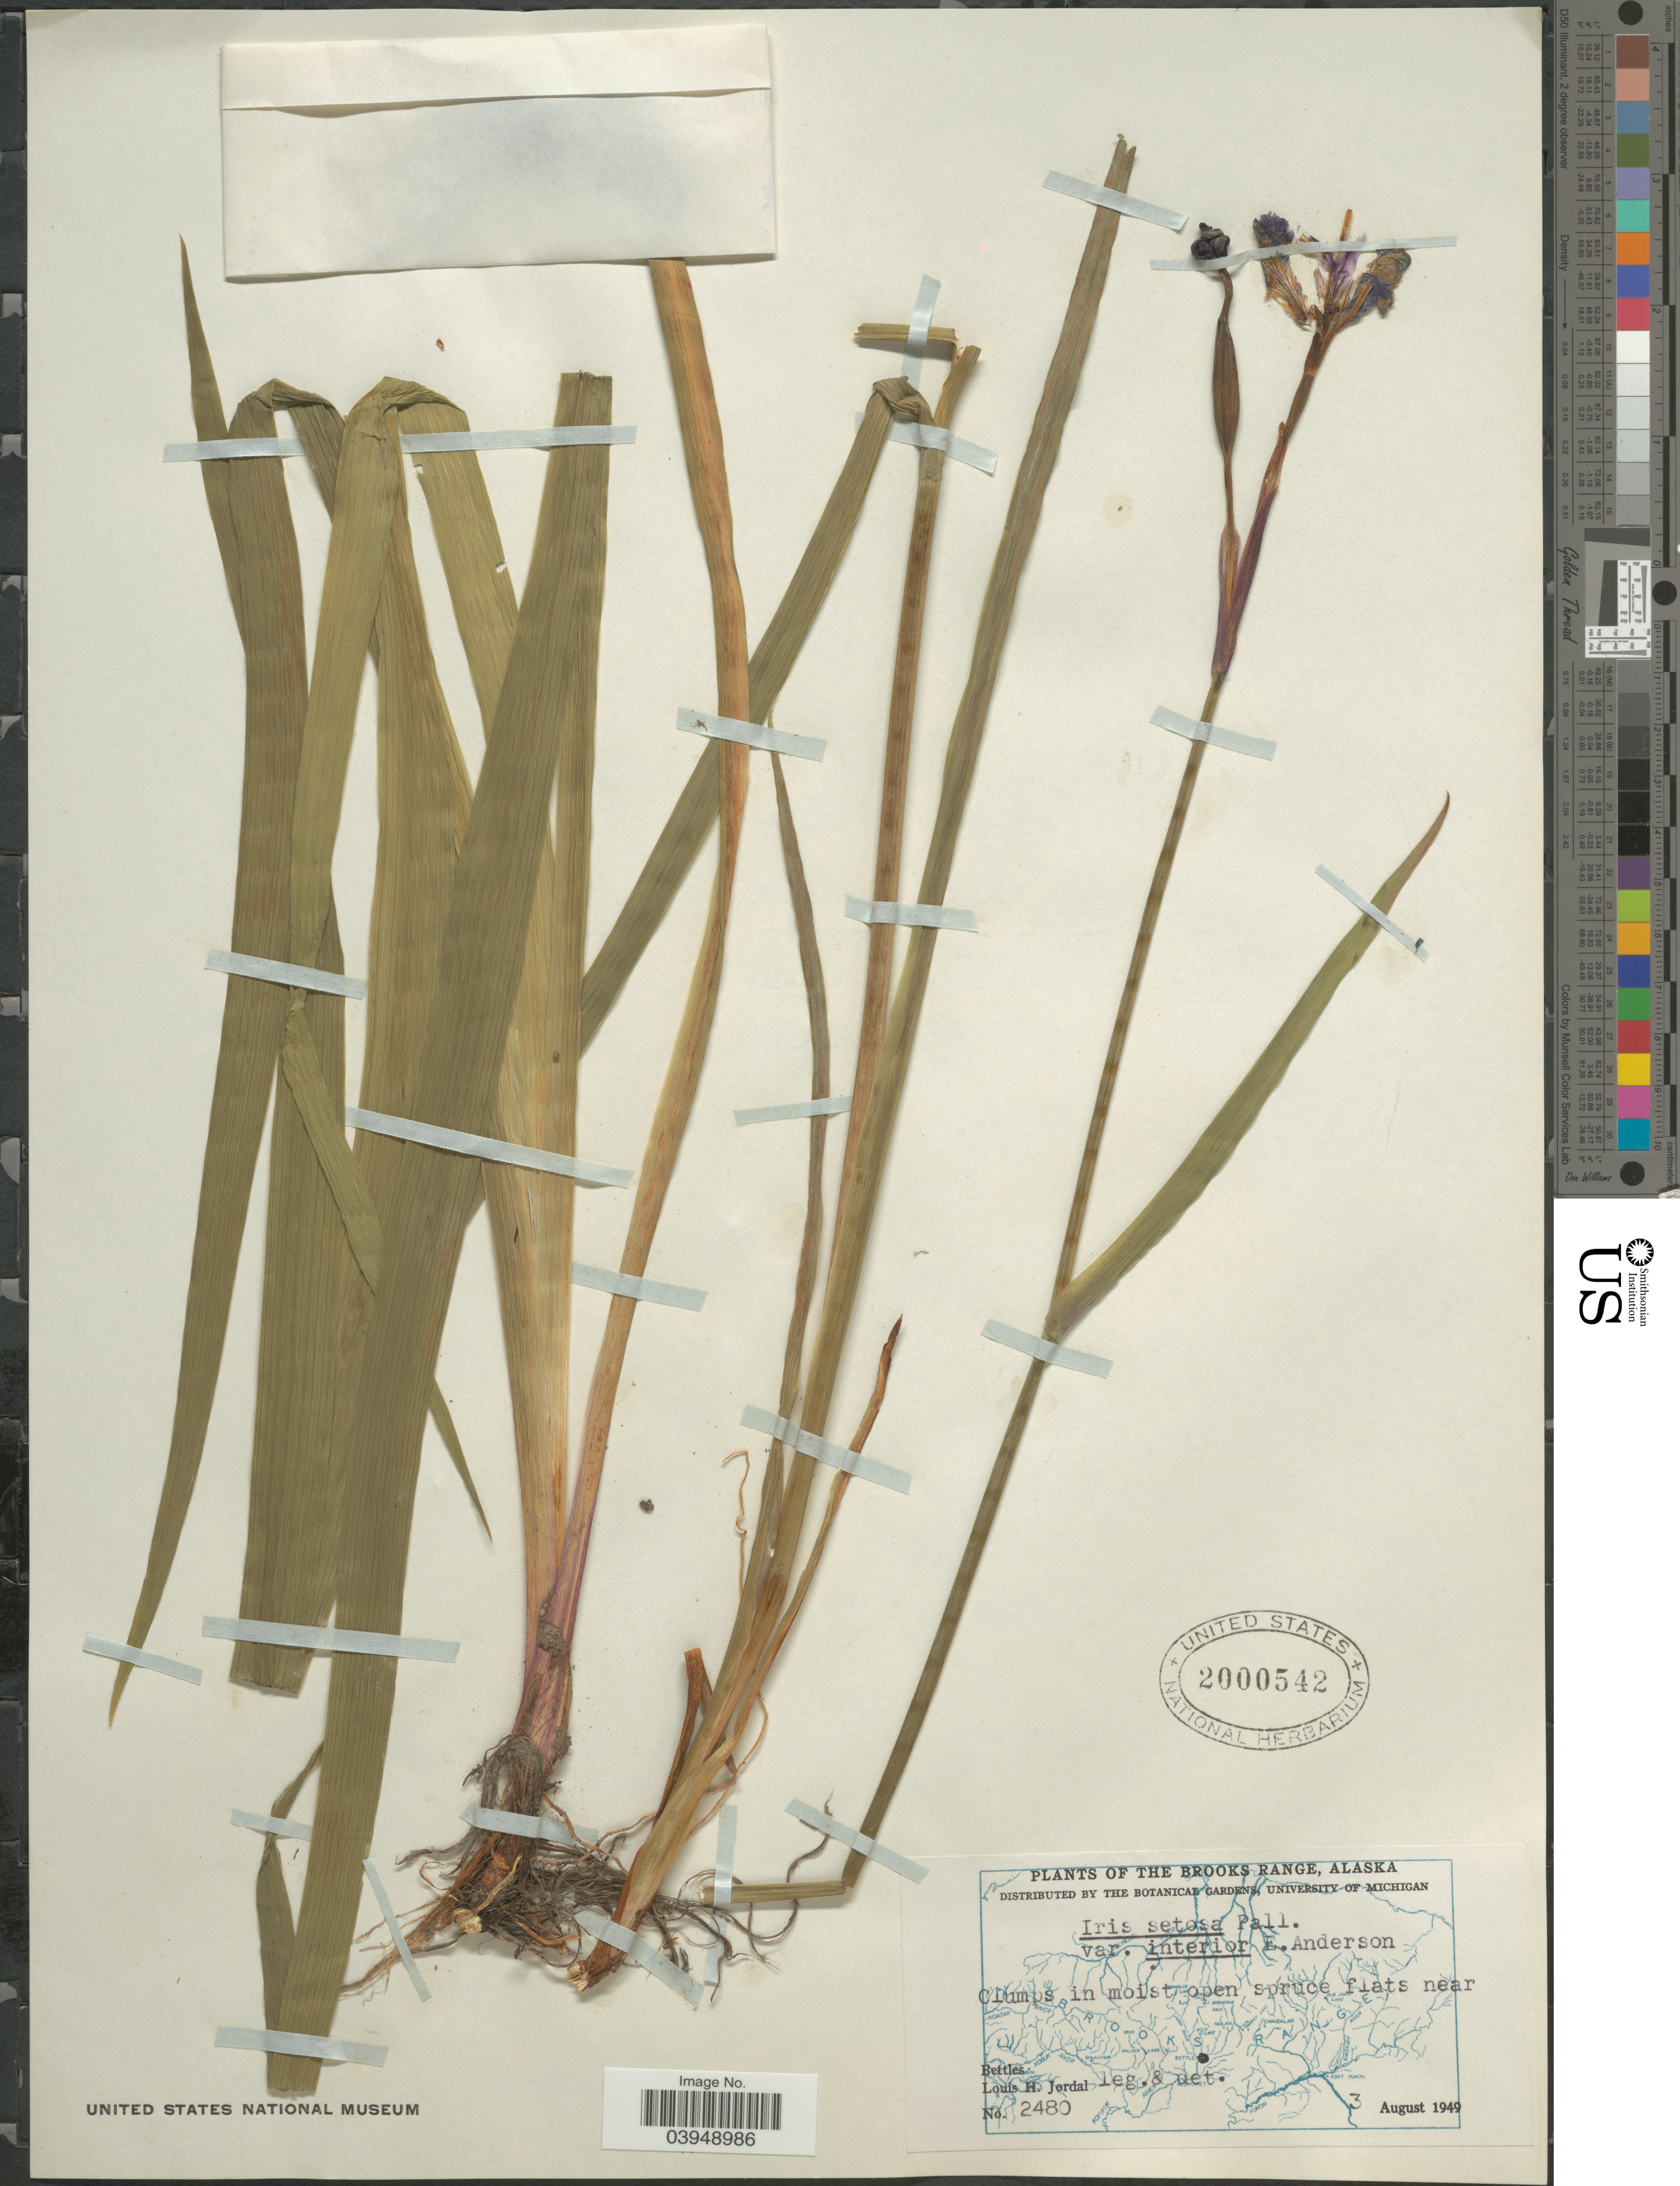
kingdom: Plantae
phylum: Tracheophyta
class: Liliopsida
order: Asparagales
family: Iridaceae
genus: Iris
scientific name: Iris setosa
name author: Pall. ex Link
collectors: L. Jordal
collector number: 2480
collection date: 1949-08-03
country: United States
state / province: Alaska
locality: The Brooks Range. Near Bettles.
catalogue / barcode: US 2000542